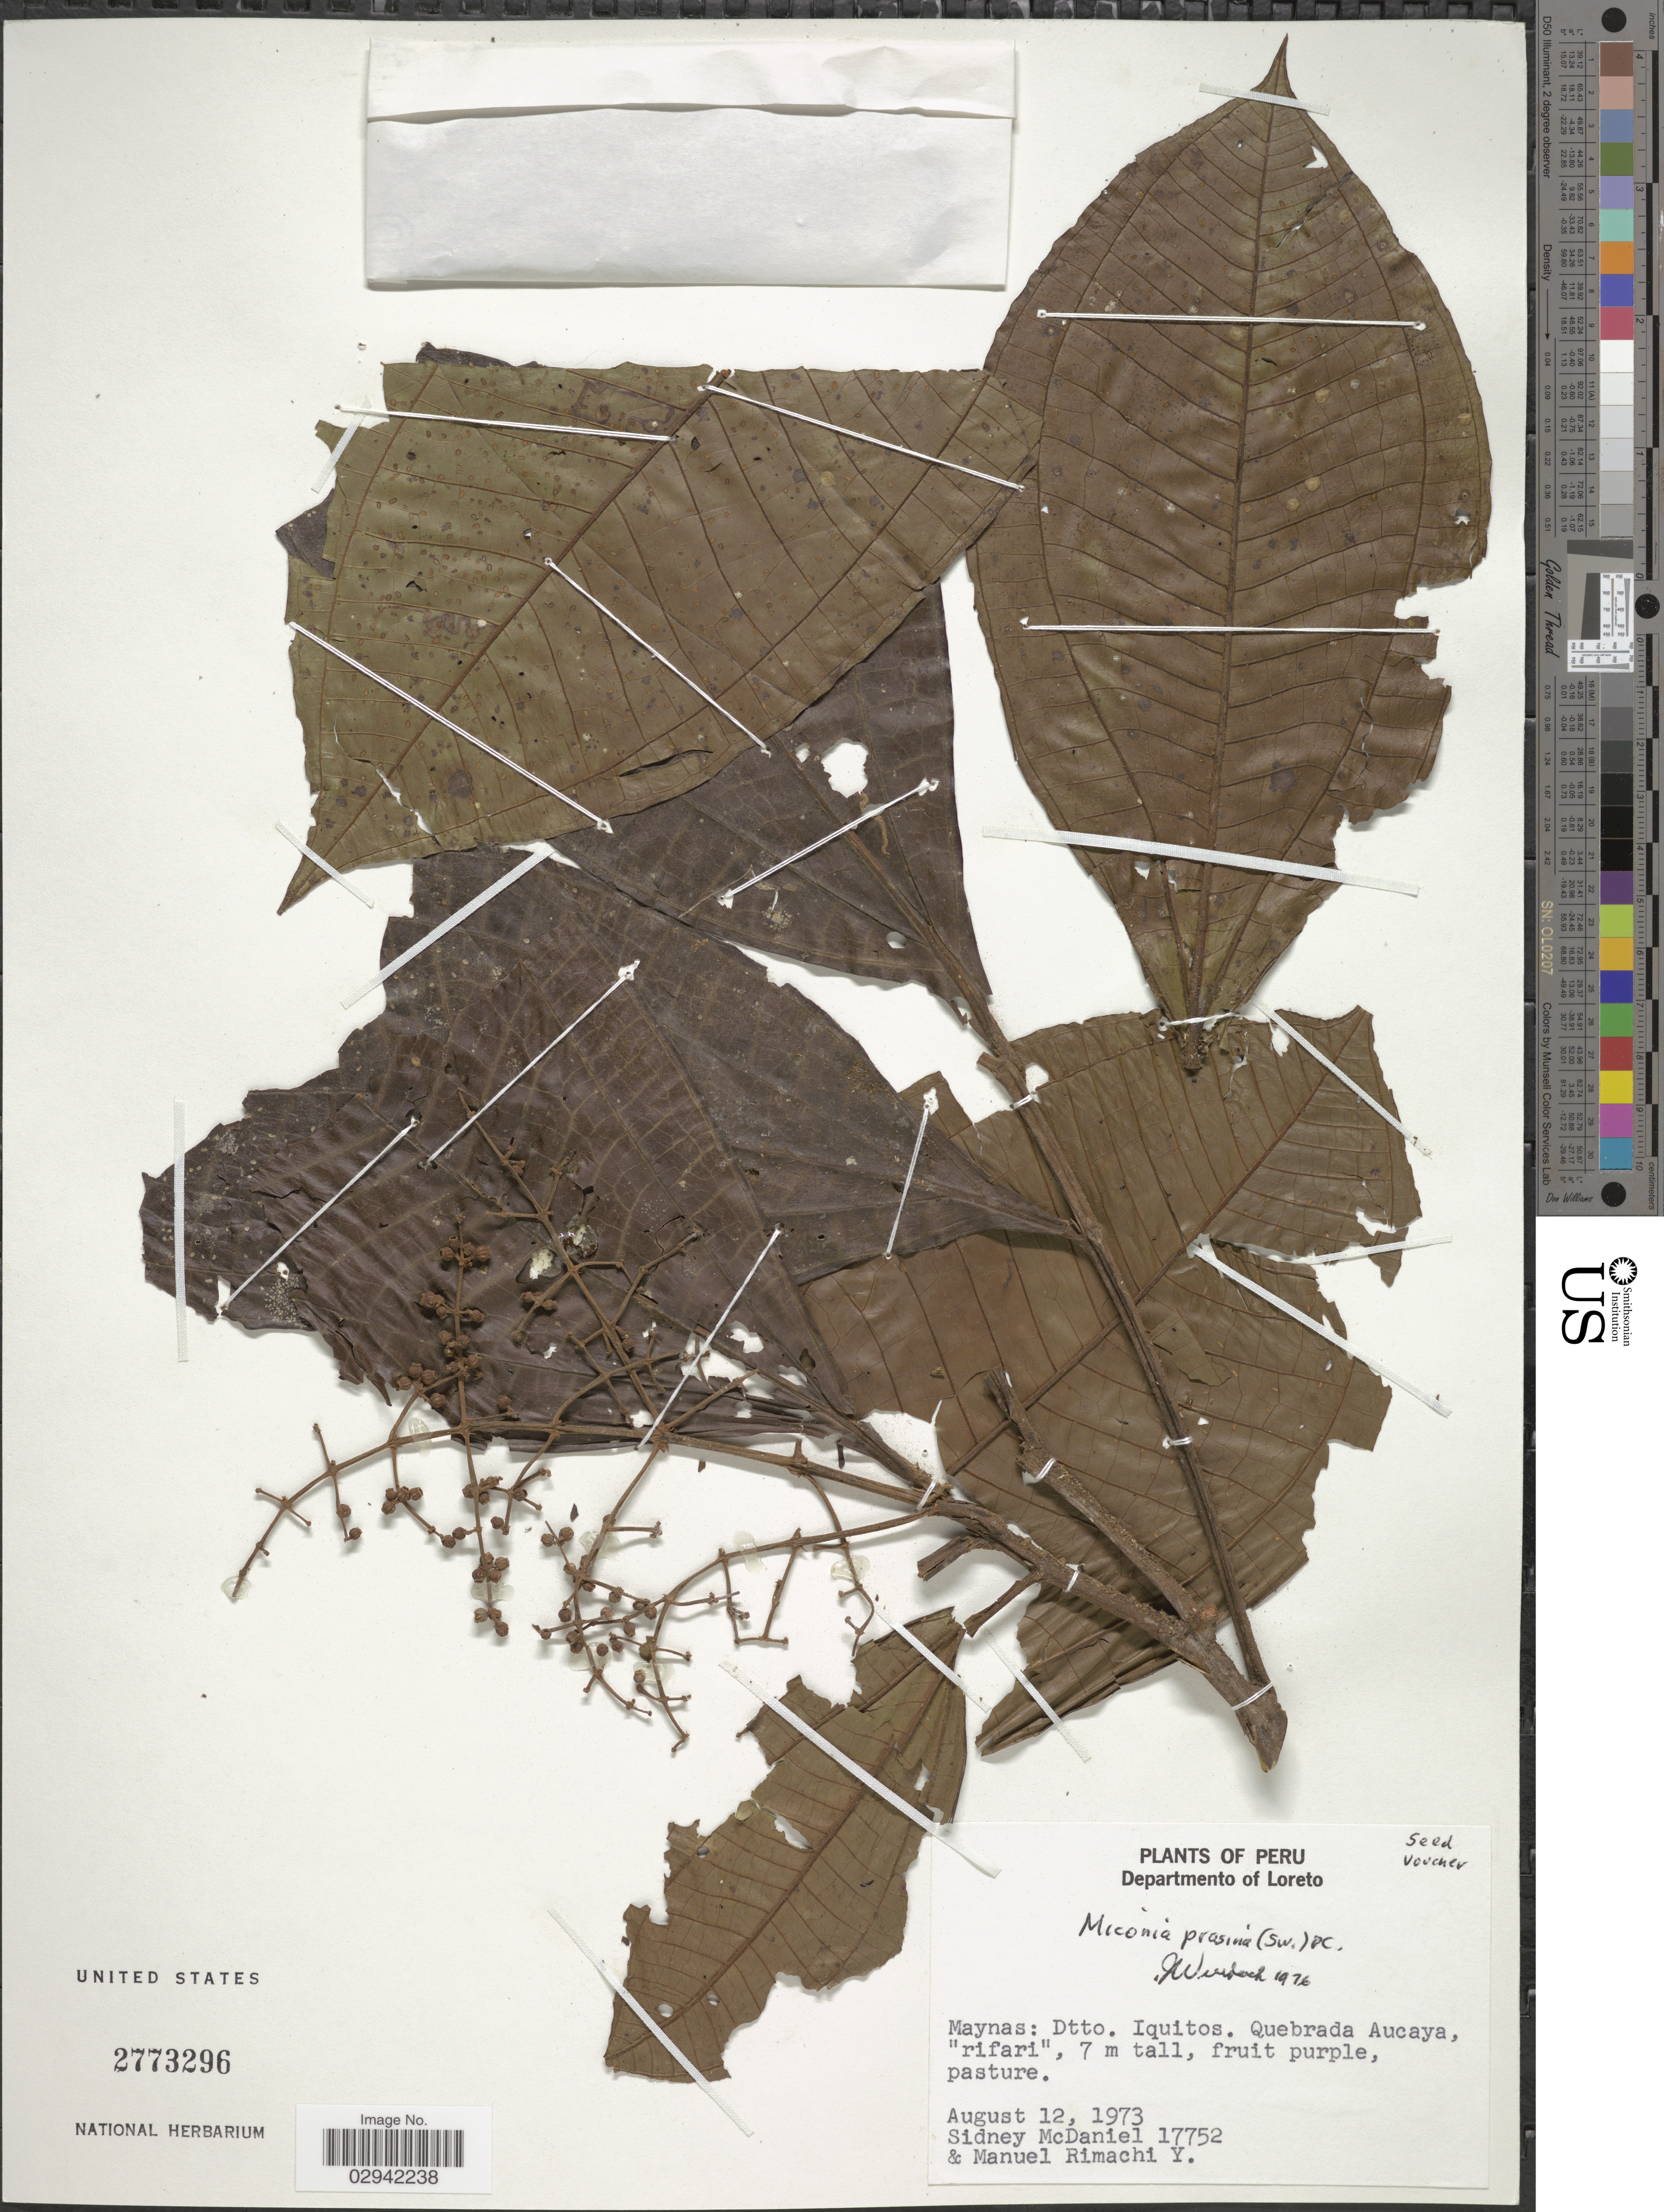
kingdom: Plantae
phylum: Tracheophyta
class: Magnoliopsida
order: Myrtales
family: Melastomataceae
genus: Miconia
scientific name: Miconia prasina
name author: (Sw.) DC.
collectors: S. McDaniel & M. Rimachi Y.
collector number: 17752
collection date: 1973-08-12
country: Peru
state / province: Loreto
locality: Departmento of Loreto, Maynas: Dtto. Iquitos. Quebrada Aucaya.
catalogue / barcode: US 2773296